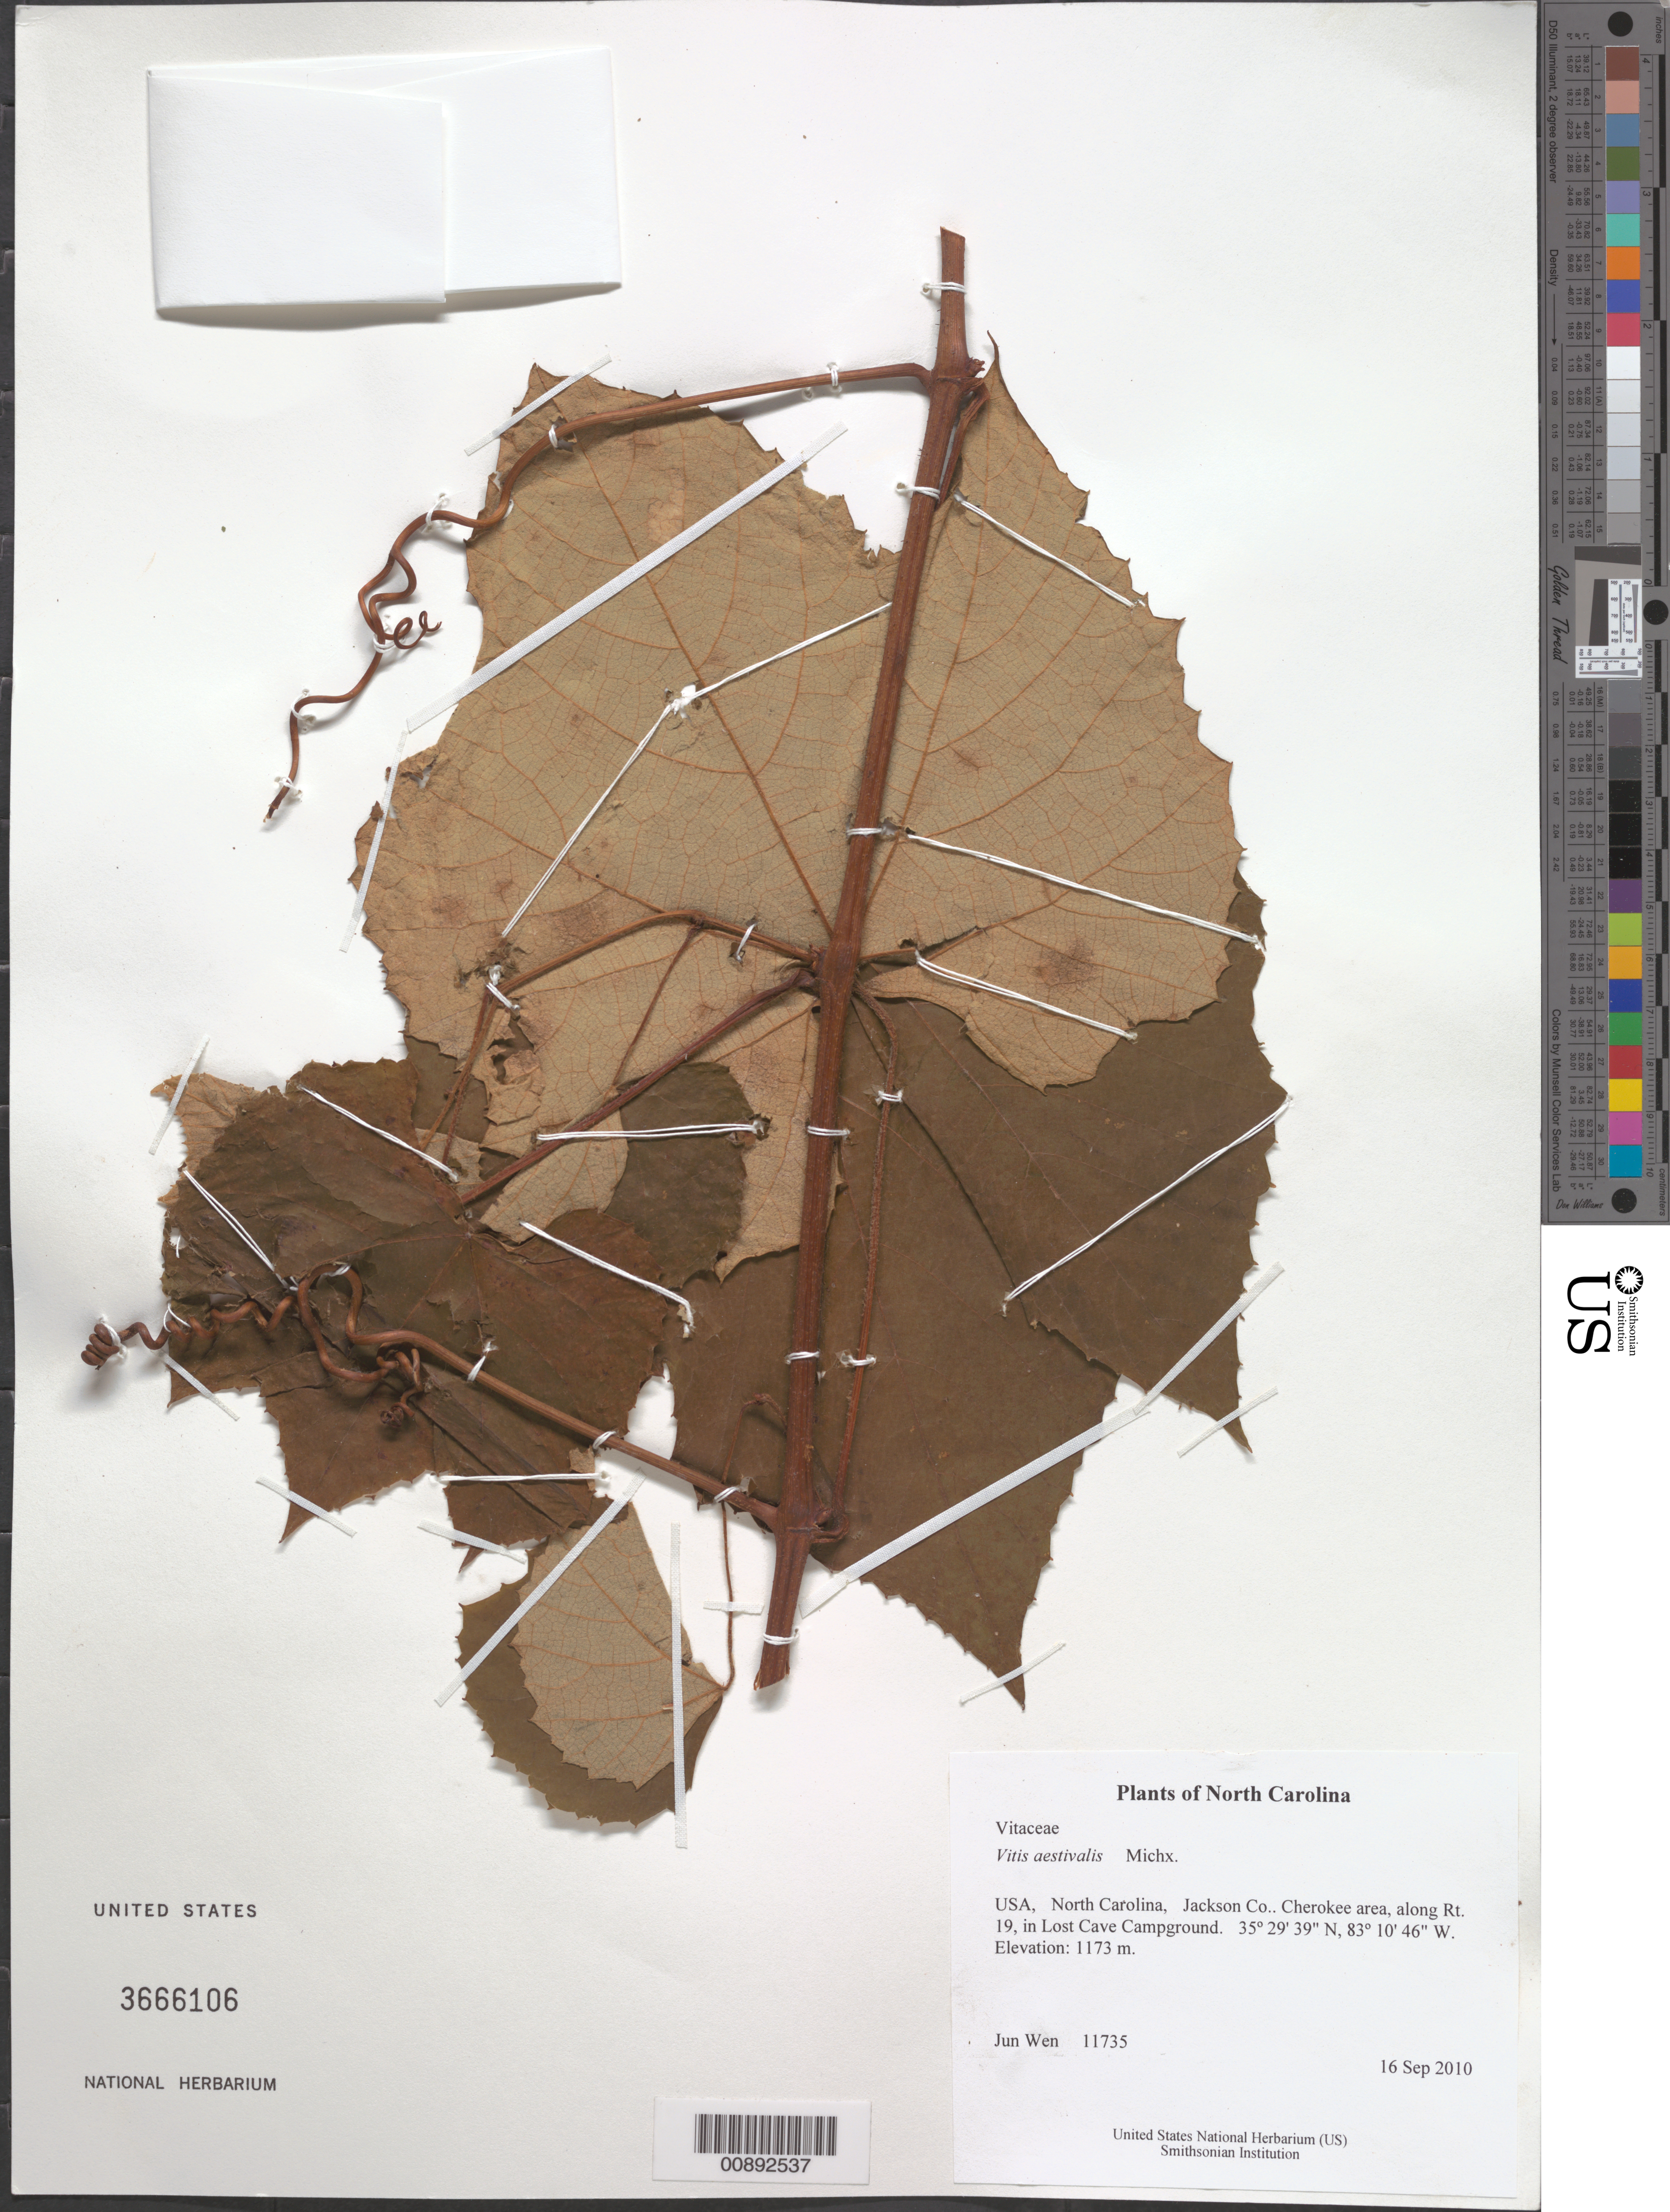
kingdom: Plantae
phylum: Tracheophyta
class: Magnoliopsida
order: Vitales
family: Vitaceae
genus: Vitis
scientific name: Vitis aestivalis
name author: Michx.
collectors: J. Wen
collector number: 11735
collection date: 2010-09-16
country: United States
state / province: North Carolina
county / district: Jackson Co.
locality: Cherokee area, along Rt. 19, in Lost Cave Campground.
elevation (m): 1173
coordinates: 35 29 39.01 N, 83 10 46.9 W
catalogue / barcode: US 3666106